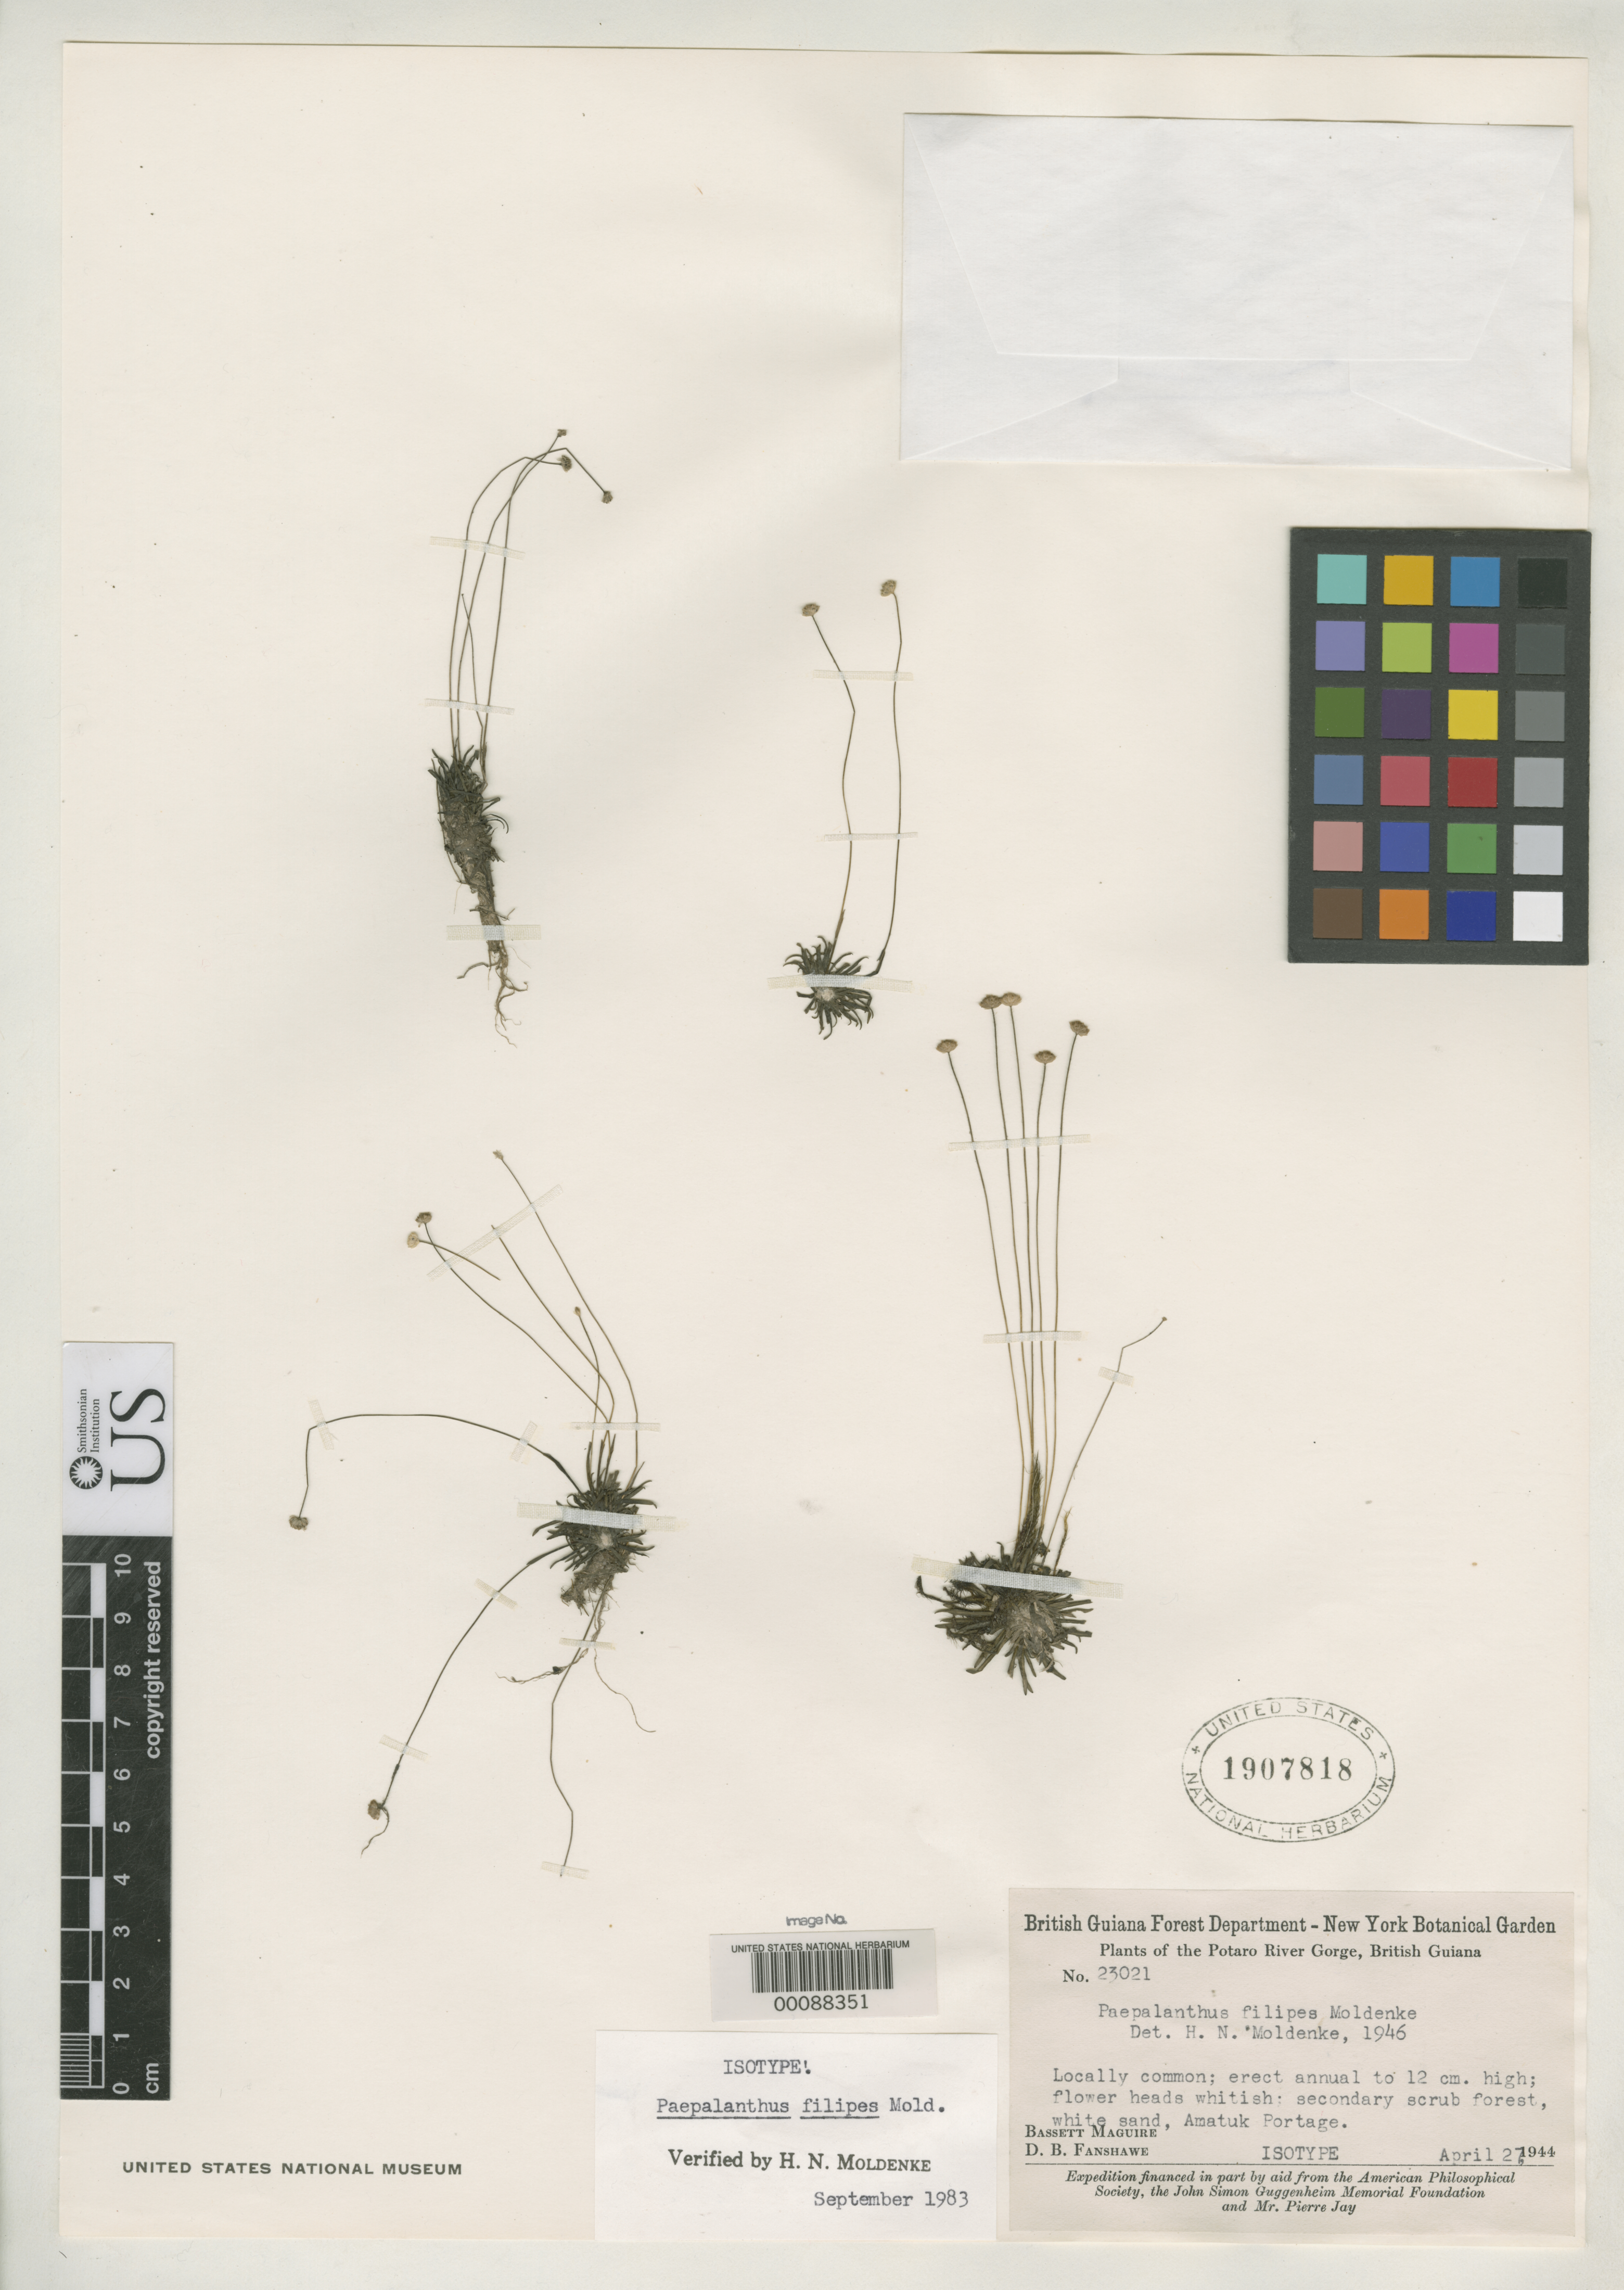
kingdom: Plantae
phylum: Tracheophyta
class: Liliopsida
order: Poales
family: Eriocaulaceae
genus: Paepalanthus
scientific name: Paepalanthus filipes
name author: Moldenke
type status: Isotype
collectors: B. Maguire & D. B. Fanshawe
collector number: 23021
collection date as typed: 27 Apr 1944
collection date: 1944-04-27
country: Guyana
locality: Potaro River Gorge, Amatukportage.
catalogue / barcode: US 1907818